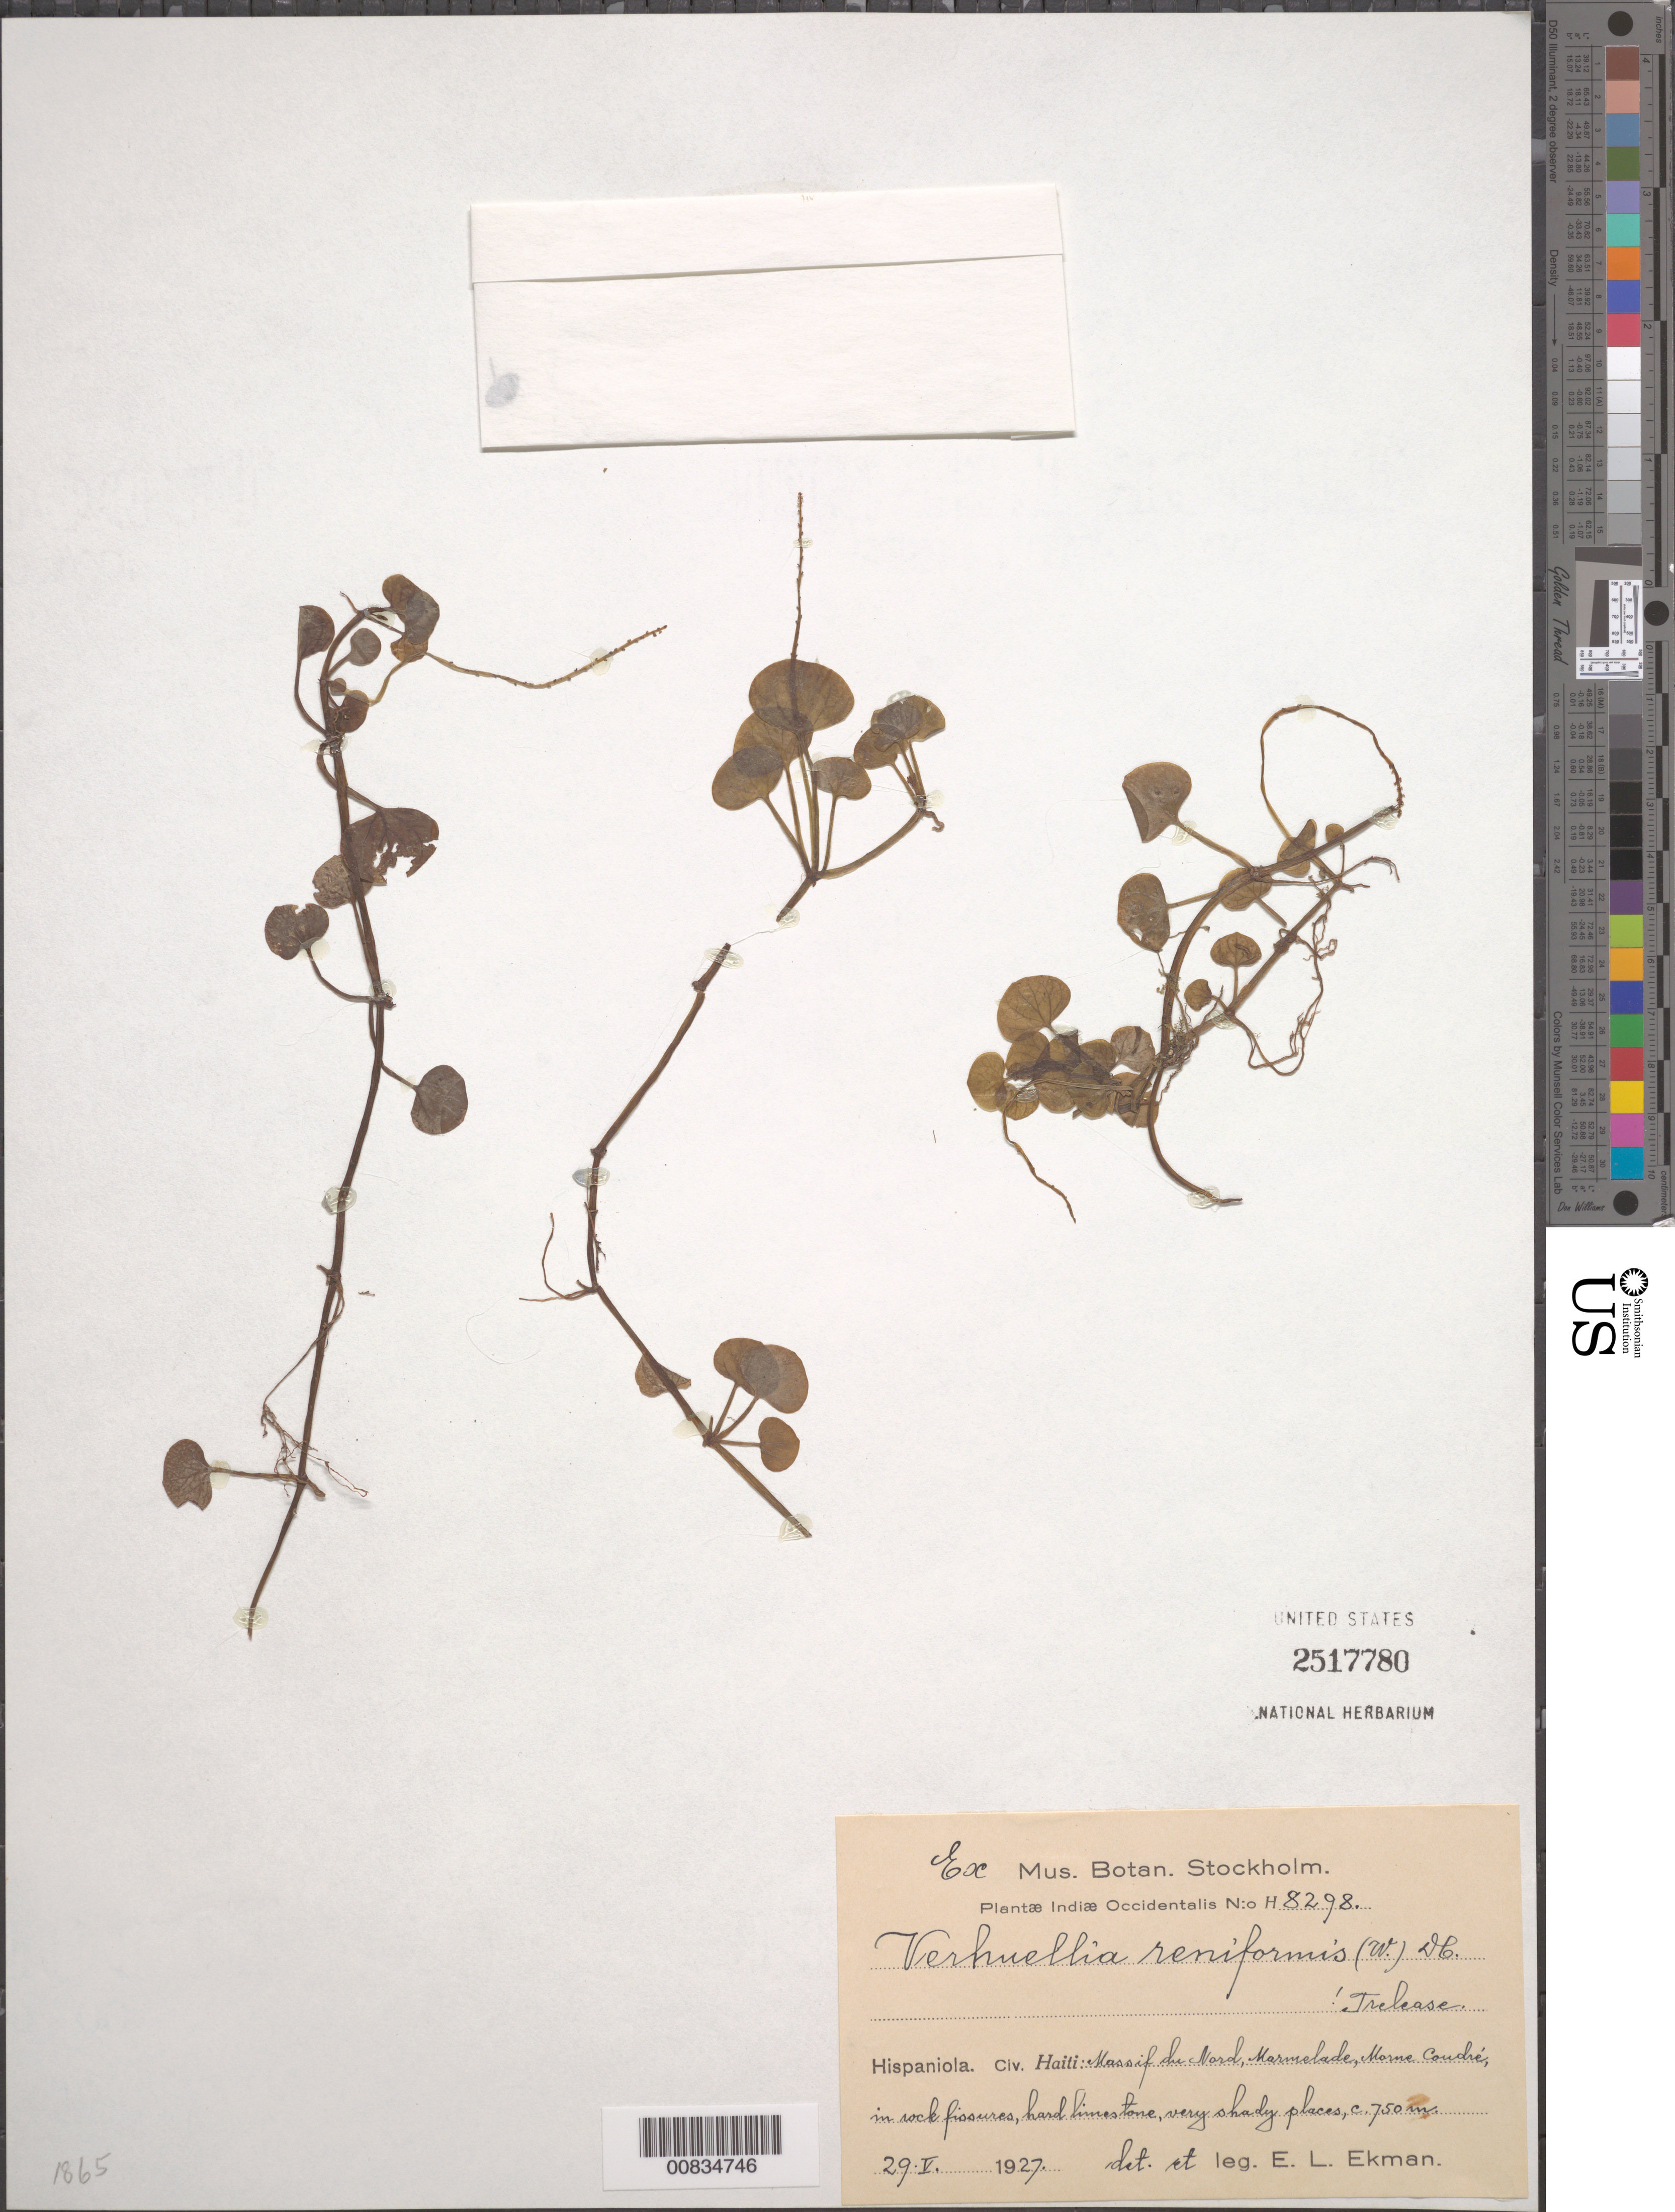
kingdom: Plantae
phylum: Tracheophyta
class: Magnoliopsida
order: Piperales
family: Piperaceae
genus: Verhuellia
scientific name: Verhuellia reniformis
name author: (Willd. ex Link) C. DC.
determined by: Trelease, --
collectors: E. L. Ekman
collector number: H 8298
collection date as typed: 29 May 1927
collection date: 1927-05-29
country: Haiti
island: Hispaniola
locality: Massif du Nord, Marmelade, Morne Coudré.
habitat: In rock fissures, hard limestone, very shady places.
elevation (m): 750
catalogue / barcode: US 2517780